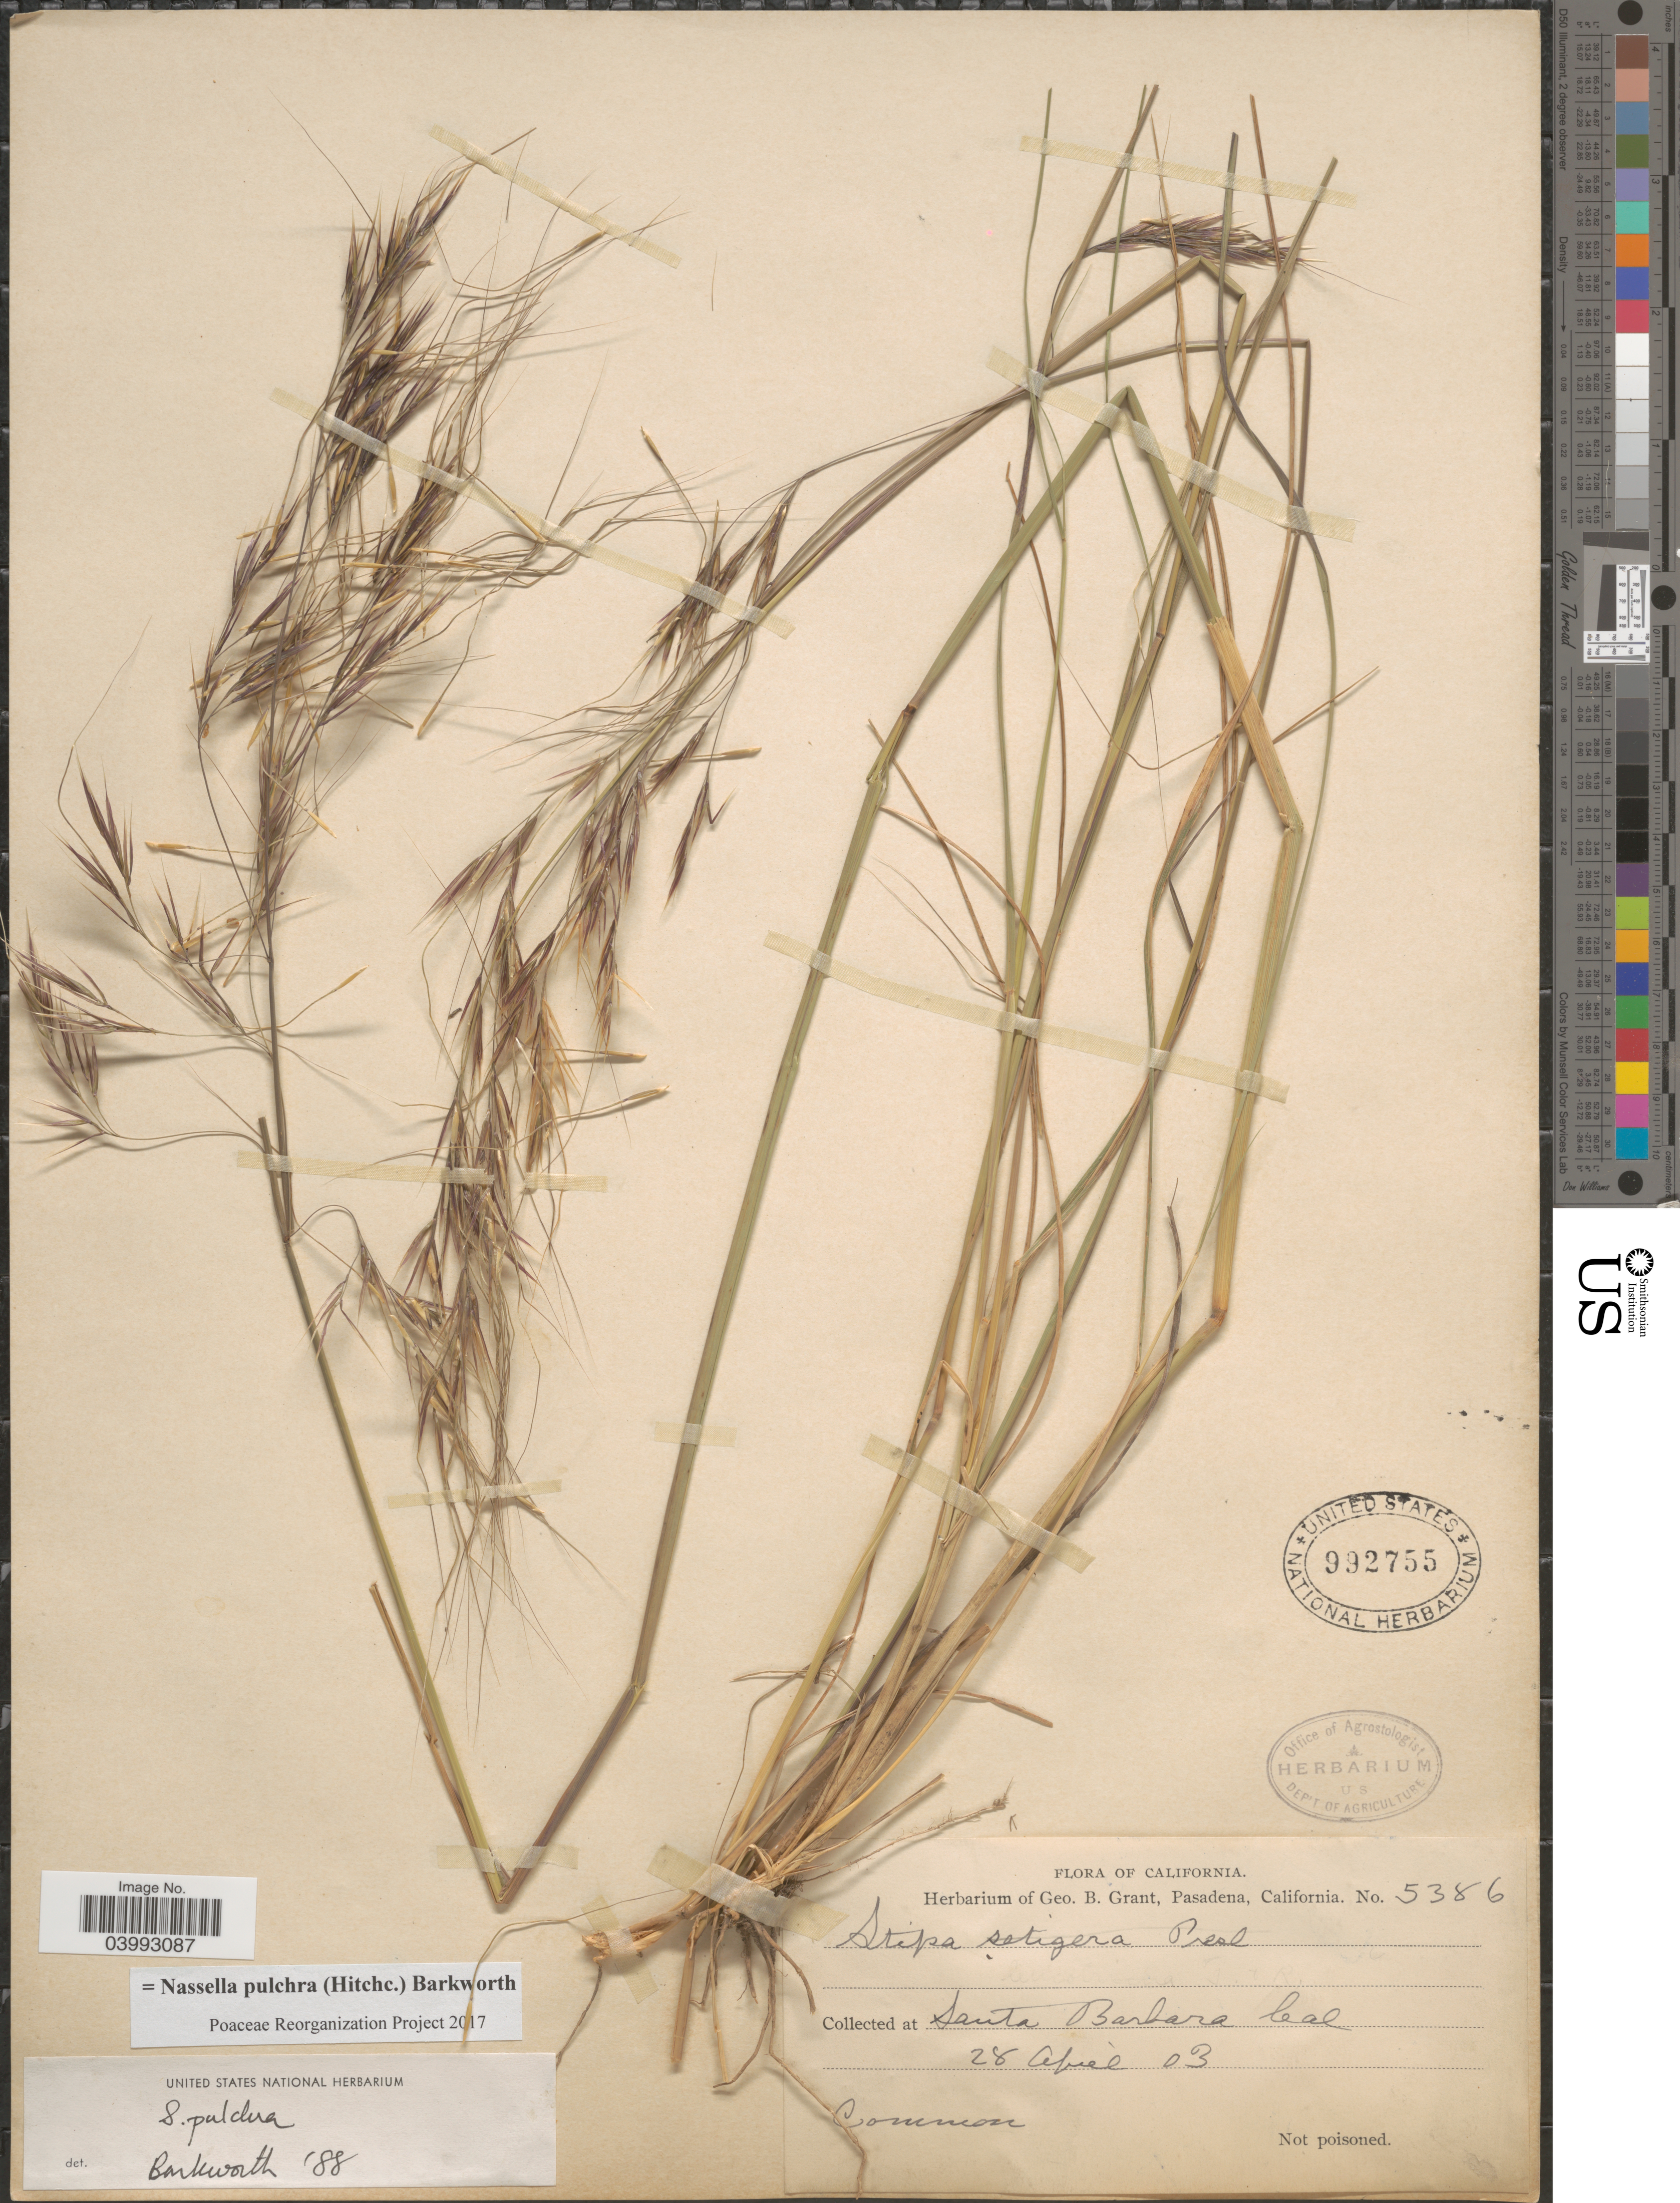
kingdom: Plantae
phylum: Tracheophyta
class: Liliopsida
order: Poales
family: Poaceae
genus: Nassella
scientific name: Nassella pulchra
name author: (Hitchc.) Barkworth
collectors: ex herb. Geo. B. Grant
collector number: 5386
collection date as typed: Transcribed d/m/y: 28/4/3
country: United States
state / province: California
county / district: Santa Barbara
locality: Santa Barbara.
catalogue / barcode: US 992755